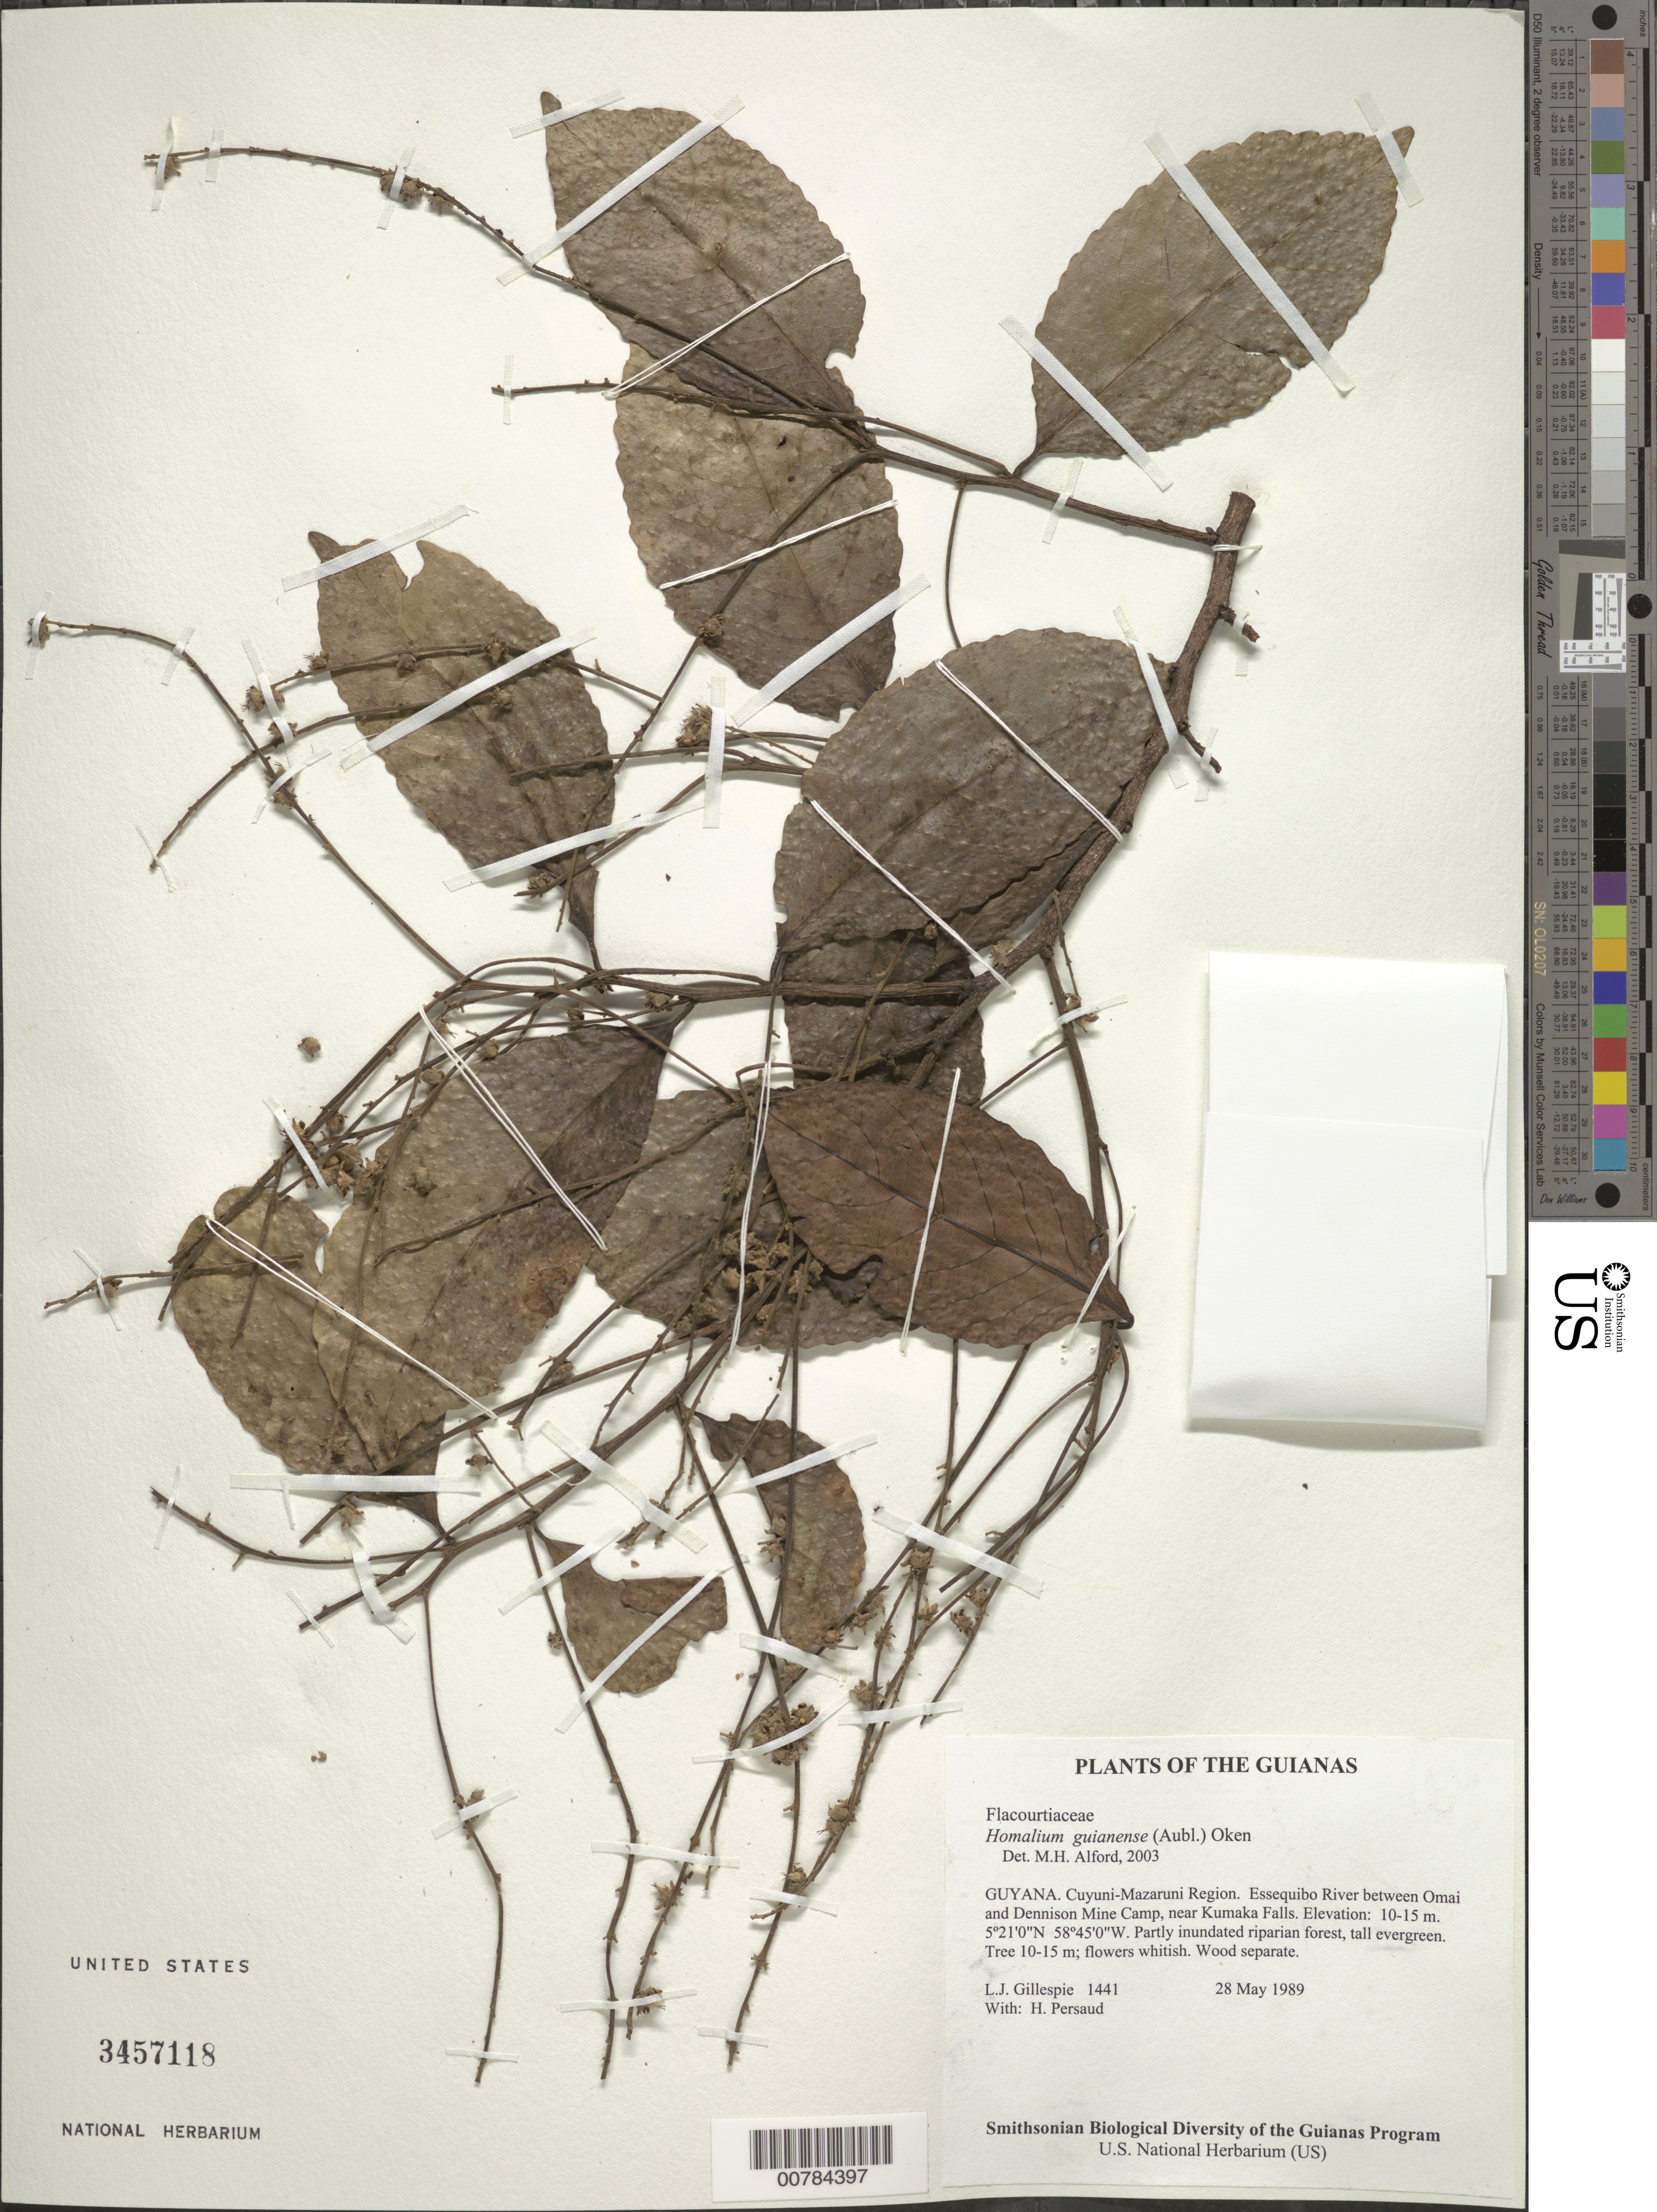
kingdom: Plantae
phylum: Tracheophyta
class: Magnoliopsida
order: Malpighiales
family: Salicaceae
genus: Homalium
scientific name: Homalium guianense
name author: (Aubl.) Oken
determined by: Alford, Mac Haverson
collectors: L. J. Gillespie & H. Persaud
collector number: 1441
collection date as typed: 28 May 1989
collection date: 1989-05-28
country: Guyana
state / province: Cuyuni-Mazaruni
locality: Essequibo River between Omai and Dennison Mine Camp, near Kumaka Falls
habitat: Partly inundated riparian forest, tall evergreen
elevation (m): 10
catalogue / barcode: US 3457118